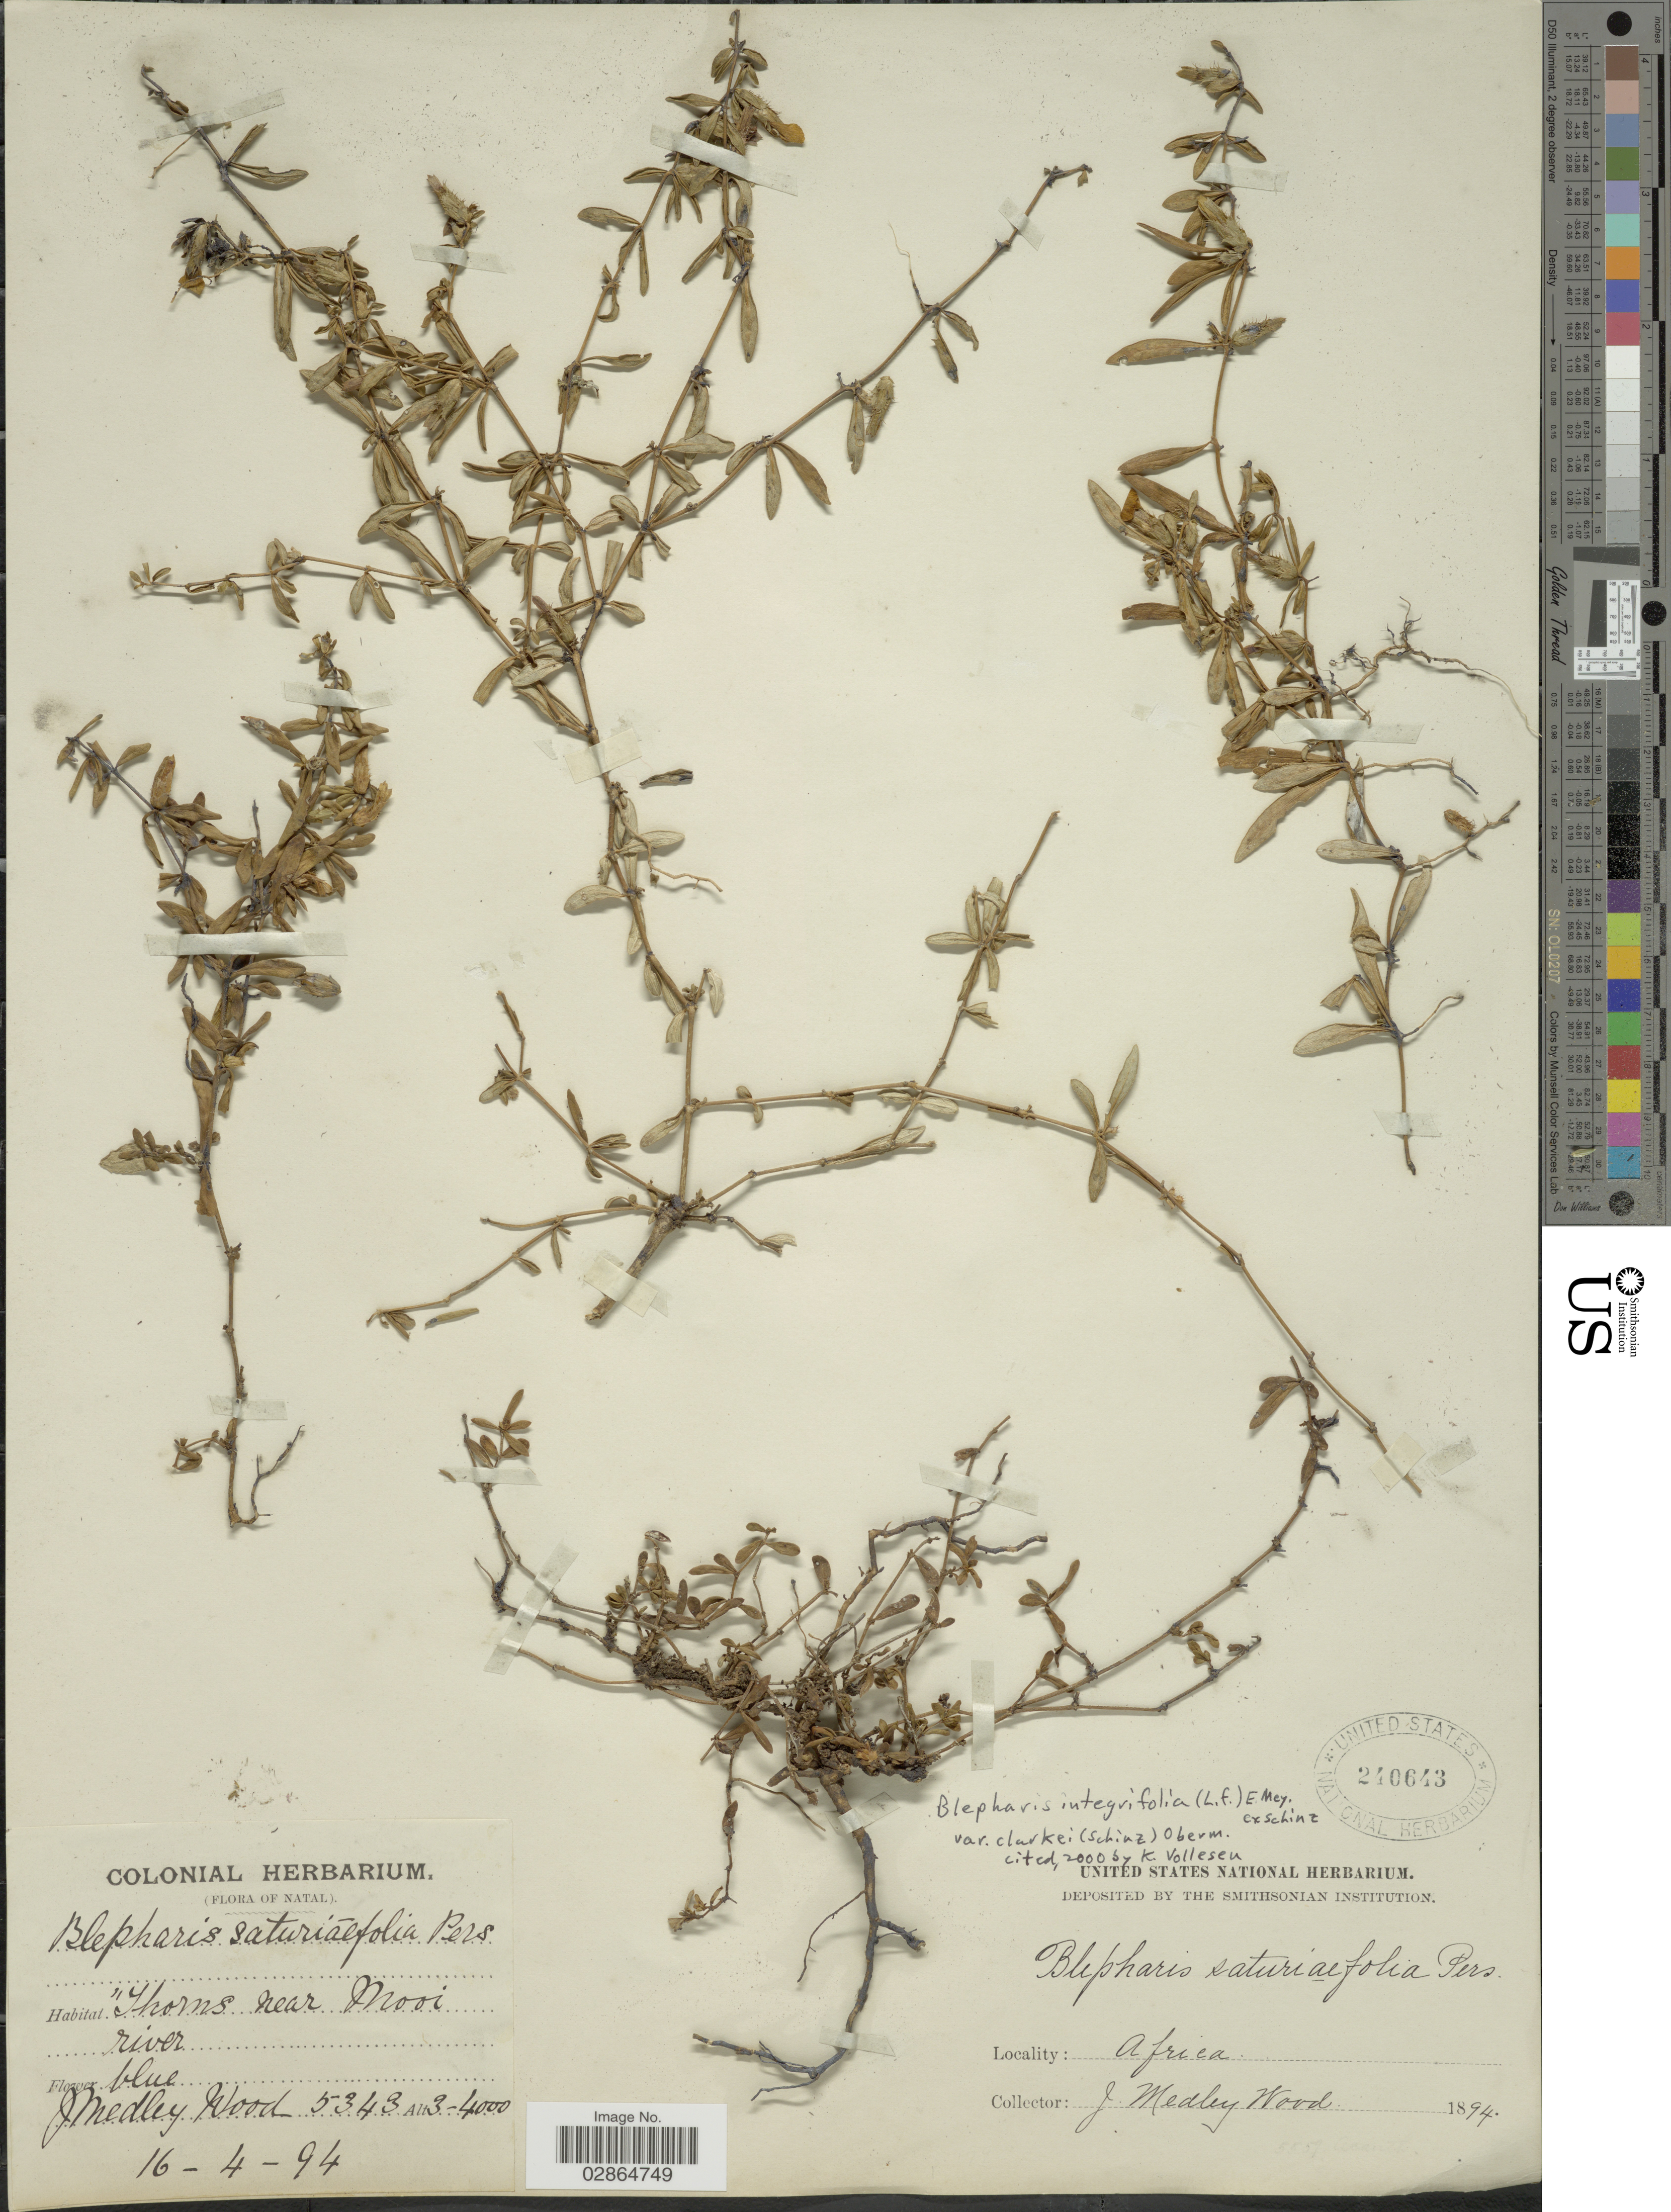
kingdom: Plantae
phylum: Tracheophyta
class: Magnoliopsida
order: Lamiales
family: Acanthaceae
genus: Blepharis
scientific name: Blepharis integrifolia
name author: (L. f.) E. Mey. & Drège ex Schinz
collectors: J. Medley Wood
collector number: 5343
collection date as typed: Transcribed d/m/y: 16/4/94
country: South Africa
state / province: KwaZulu-Natal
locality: Natal, Thorns near Mooi river.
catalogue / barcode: US 240643